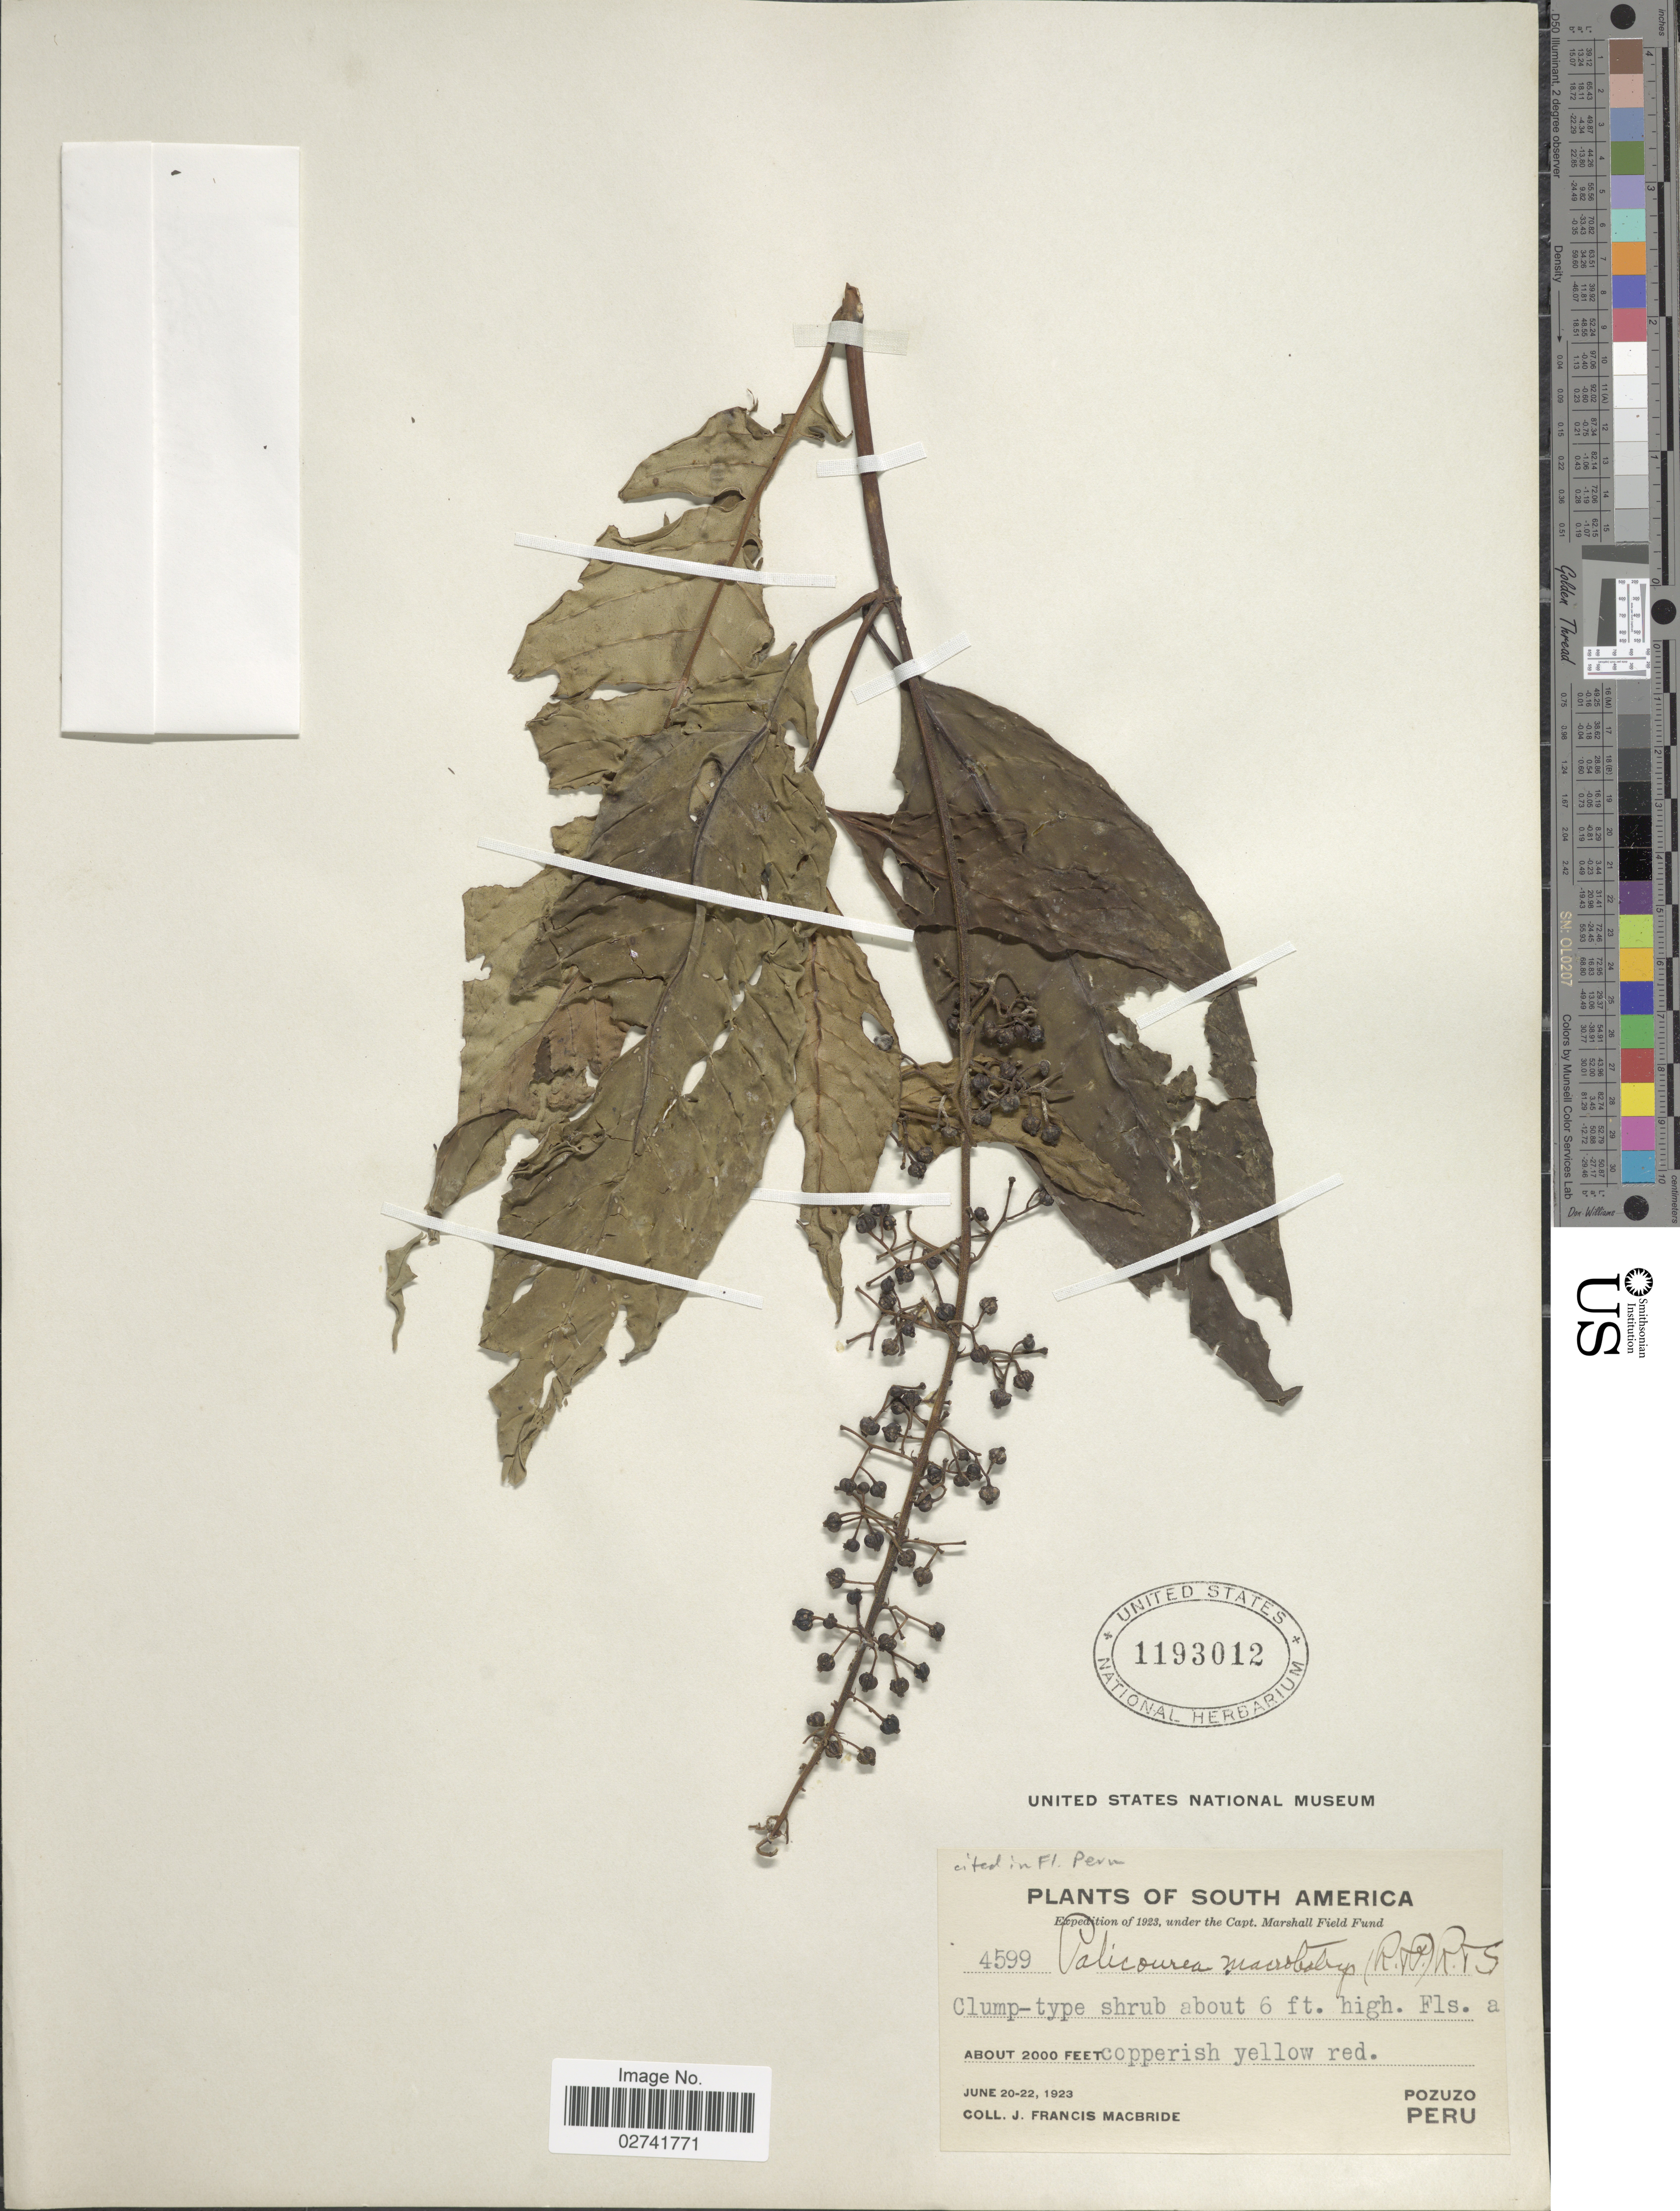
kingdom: Plantae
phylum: Tracheophyta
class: Magnoliopsida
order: Gentianales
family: Rubiaceae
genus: Palicourea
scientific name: Palicourea macrobotrys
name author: (Ruiz & Pav.) Schult.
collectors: J. F. Macbride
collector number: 4599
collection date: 1923-06-20/1923-06-22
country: Peru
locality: Pozuzo.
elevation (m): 610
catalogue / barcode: US 1193012